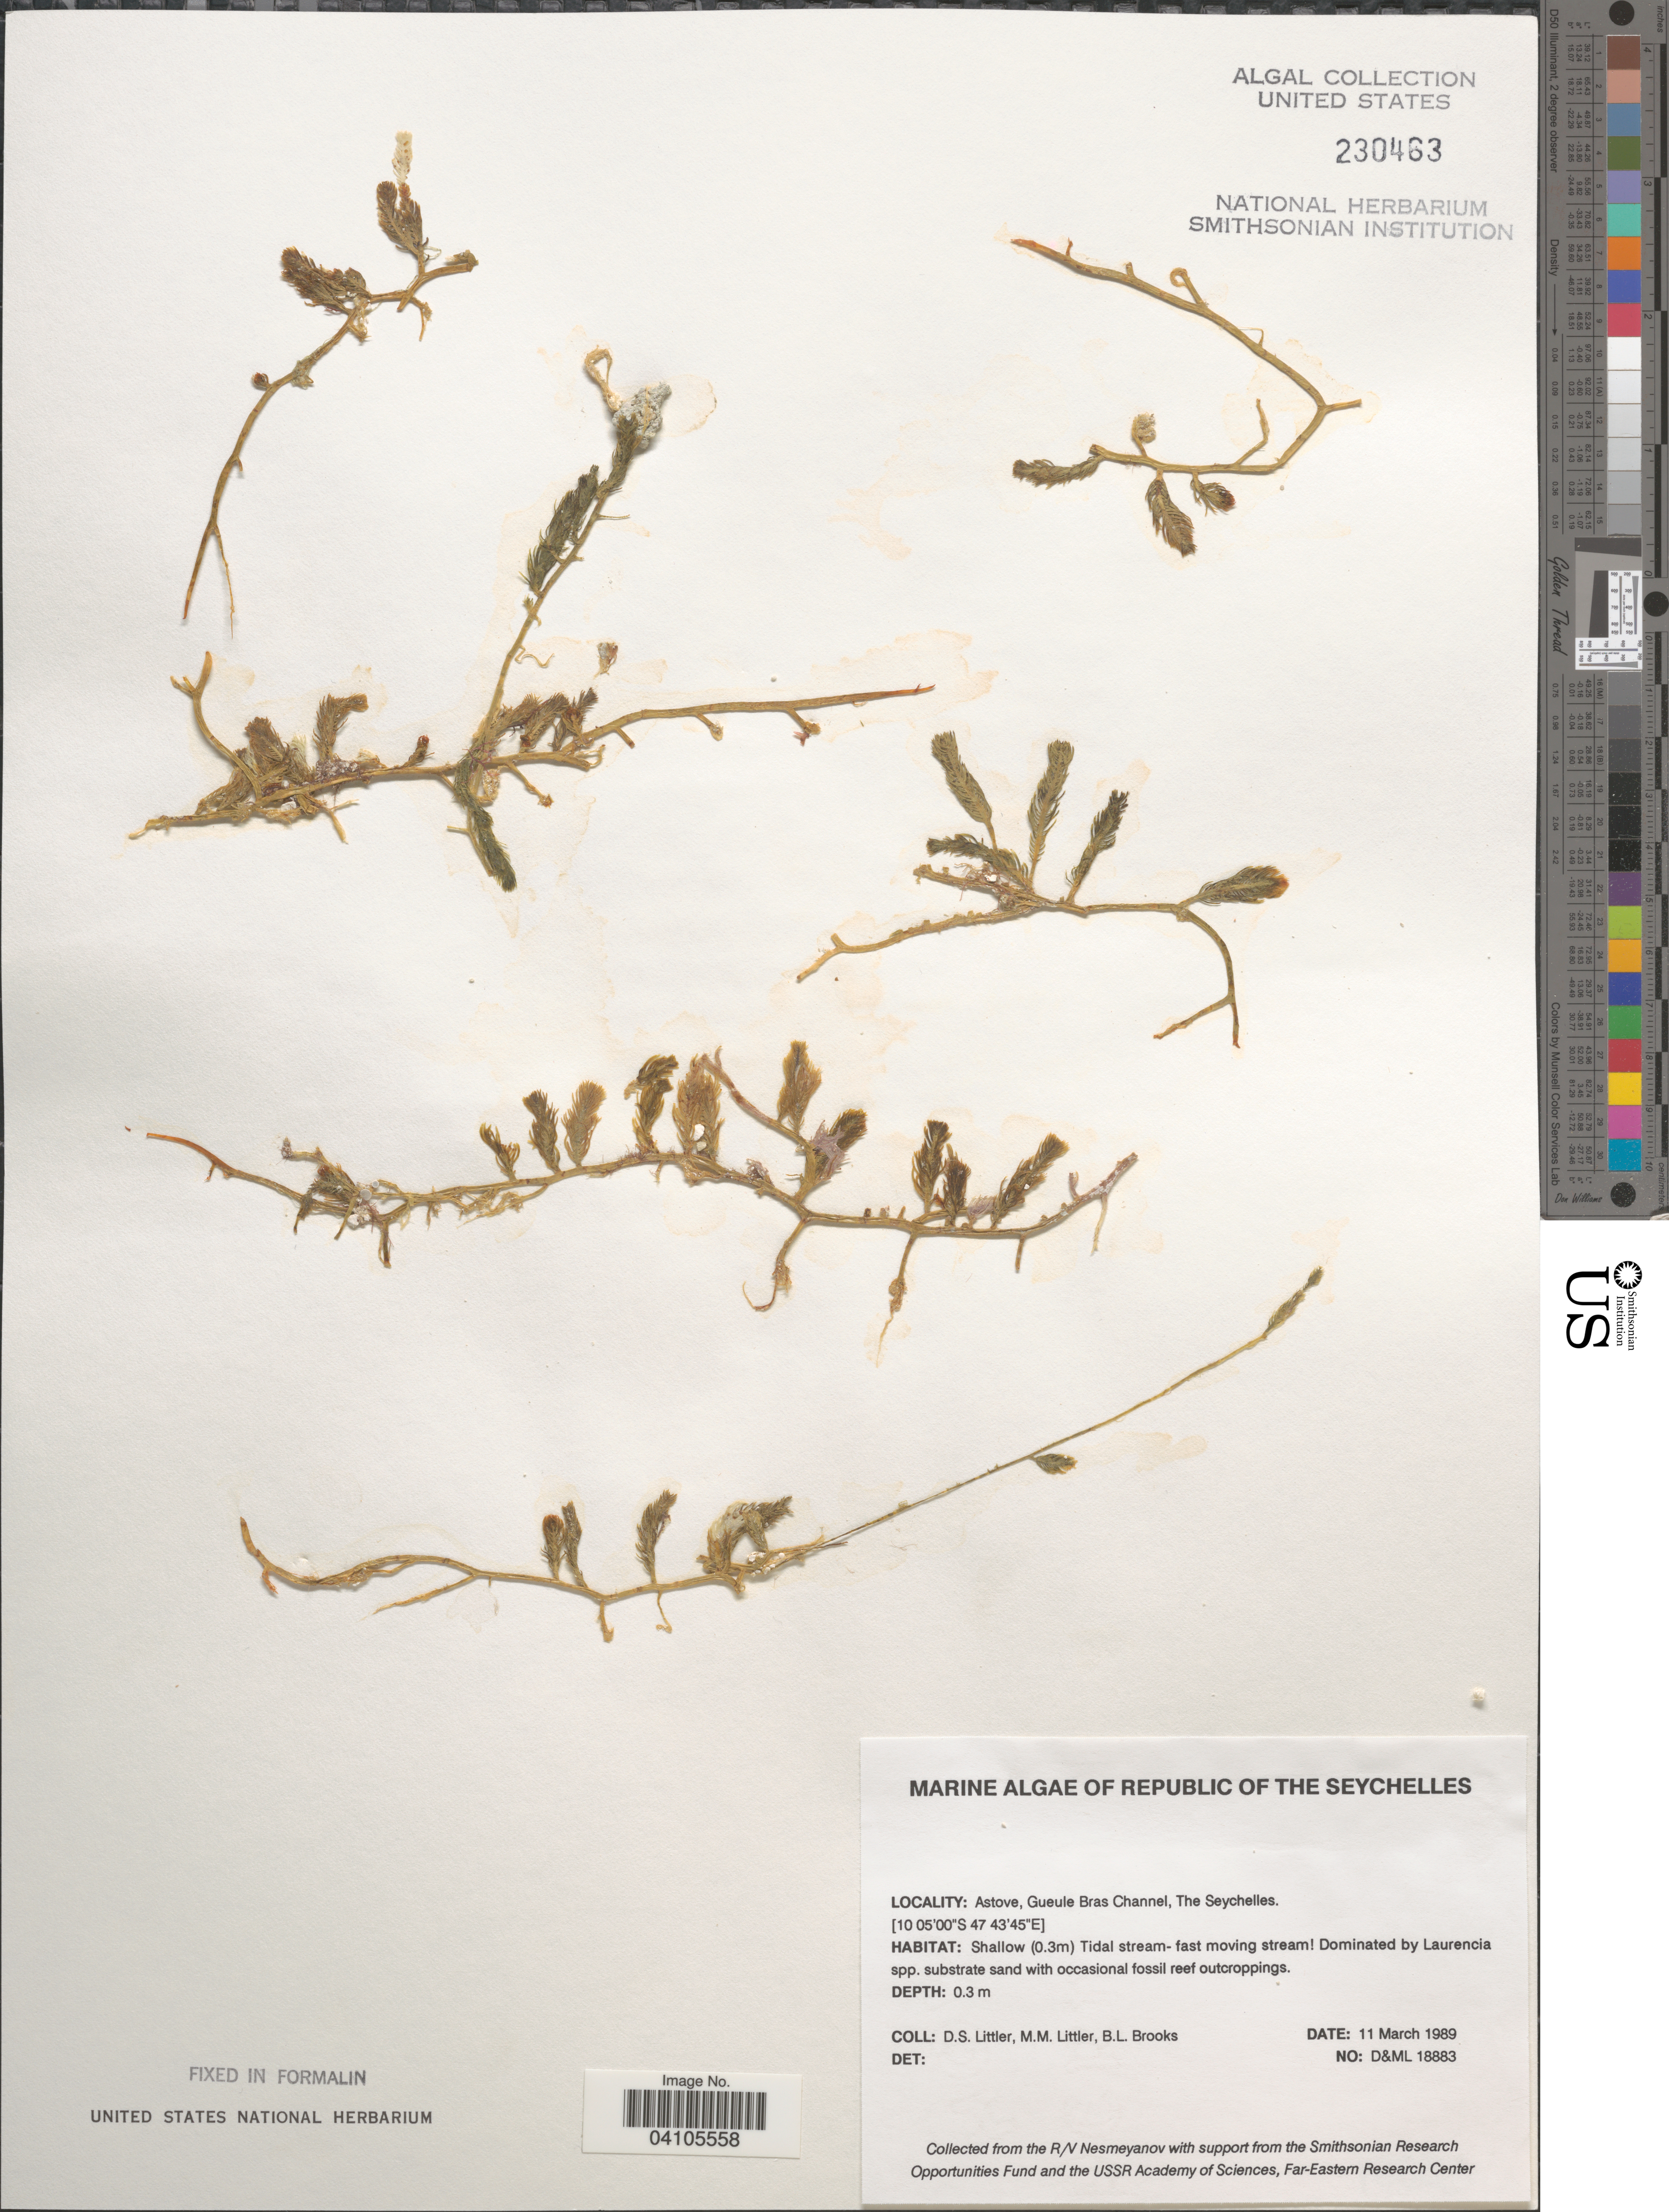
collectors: D. S. Littler & B. Brooks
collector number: D&ML 18883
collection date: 1989-03-11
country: Seychelles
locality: Astove, Gueule Bras Channel.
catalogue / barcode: US 230463